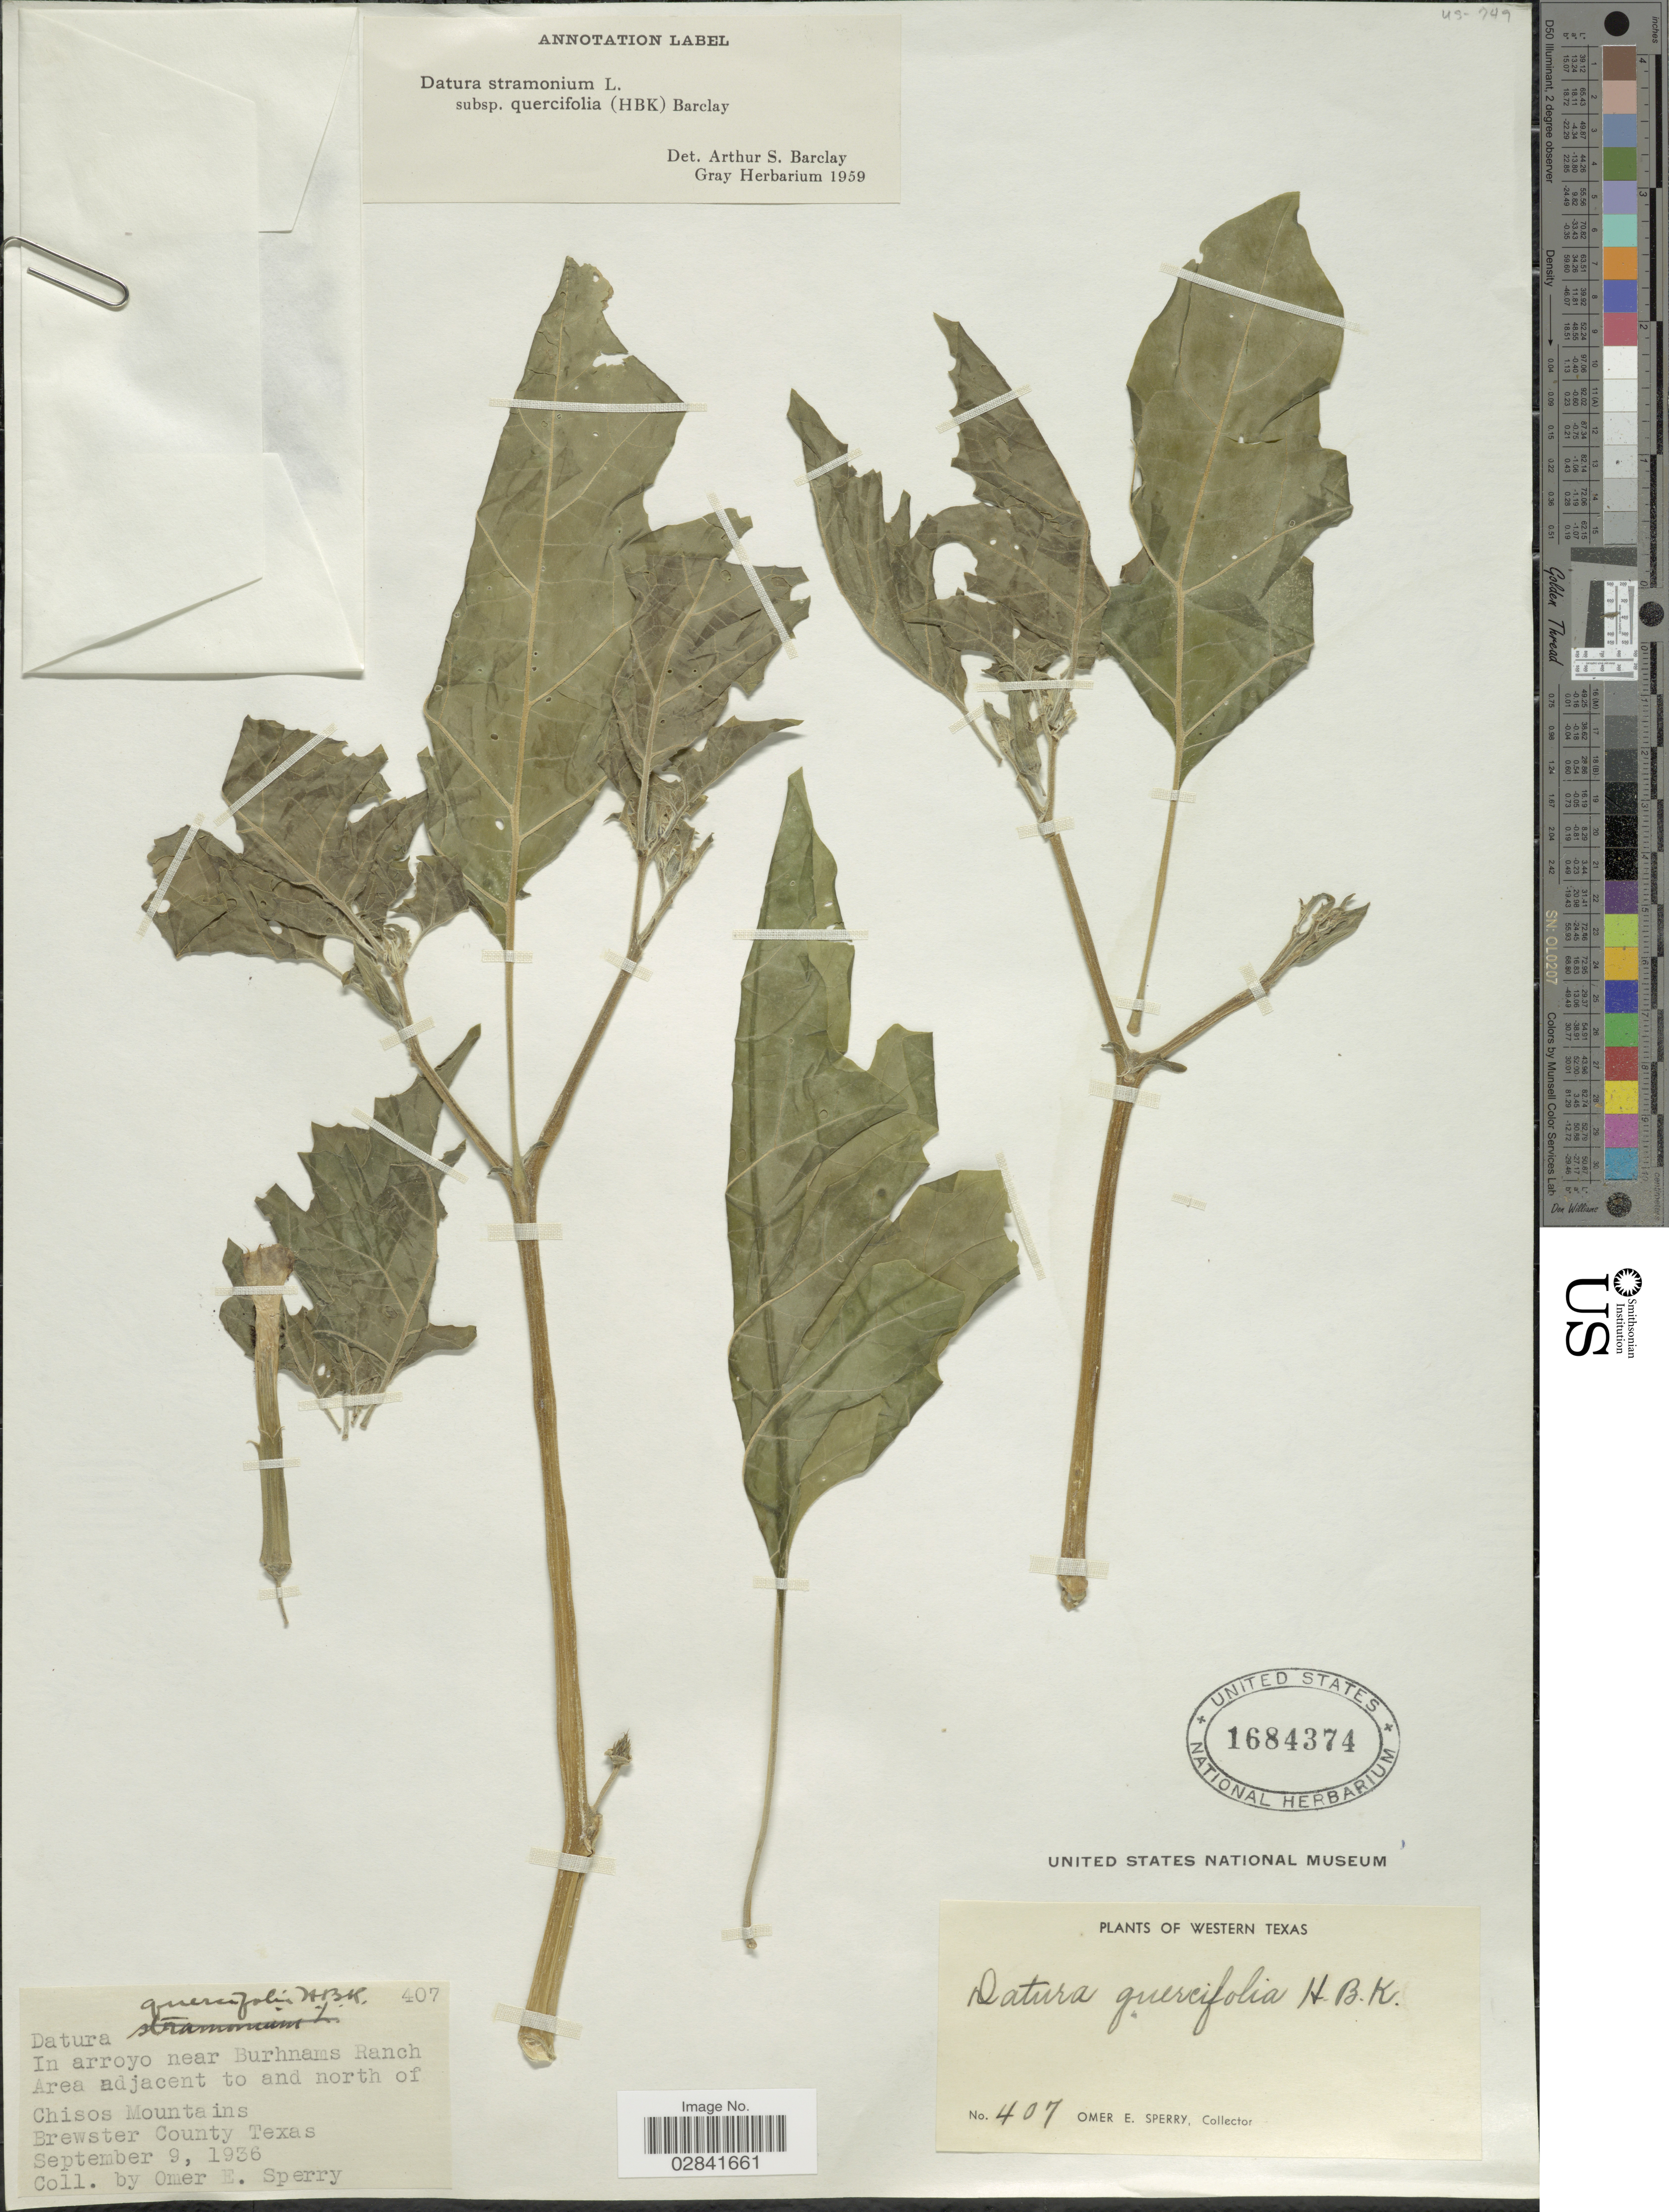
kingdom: Plantae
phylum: Tracheophyta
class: Magnoliopsida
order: Solanales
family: Solanaceae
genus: Datura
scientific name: Datura quercifolia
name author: Kunth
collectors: O. E. Sperry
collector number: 407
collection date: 1936-09-09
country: United States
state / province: Texas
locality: Western Texas. In arroyo near Burhnams Ranch Area adjacent to and north of Chisos Mountains. Brewster County.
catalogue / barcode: US 1684374